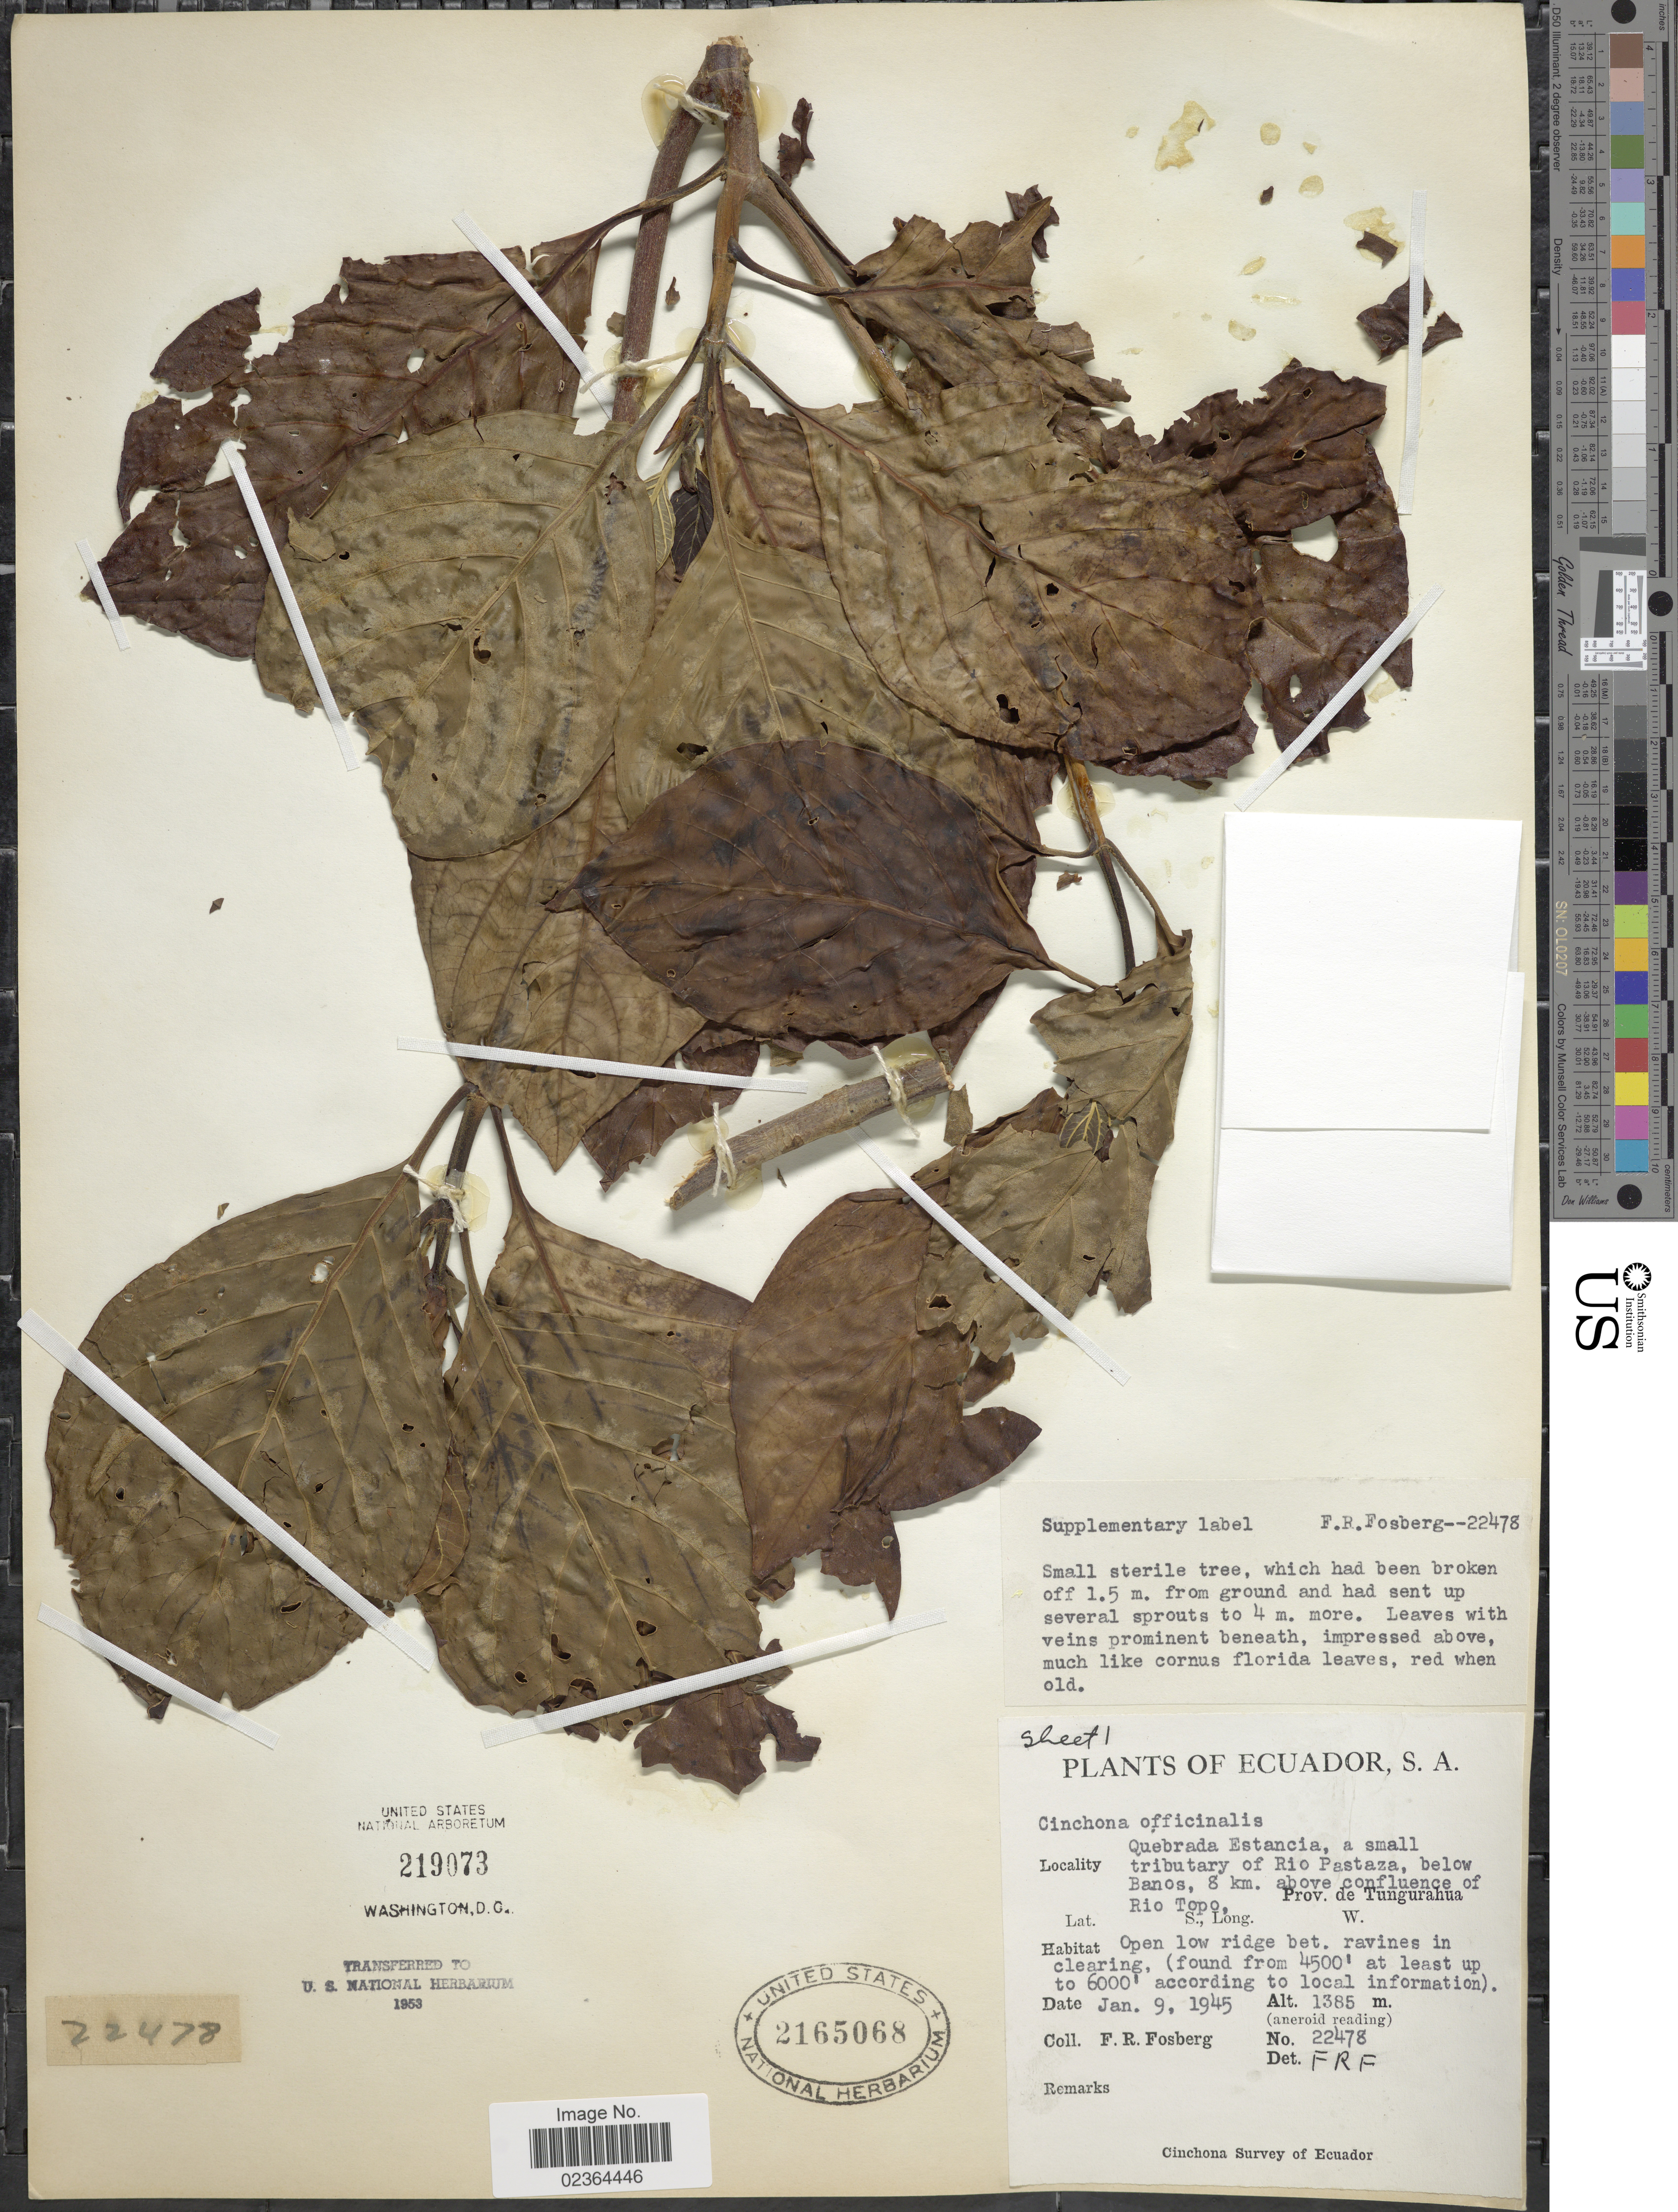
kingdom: Plantae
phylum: Tracheophyta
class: Magnoliopsida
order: Gentianales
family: Rubiaceae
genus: Cinchona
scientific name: Cinchona officinalis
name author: L.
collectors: F. R. Fosberg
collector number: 22478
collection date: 1945-01-09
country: Ecuador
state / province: Tungurahua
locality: Quebrada Estancia, a small tributary of Rio Pastaza, below Banos, 8 km. above confluence of Rio Topo, Prov. de Tungurahua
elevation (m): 1385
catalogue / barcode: US 2165068